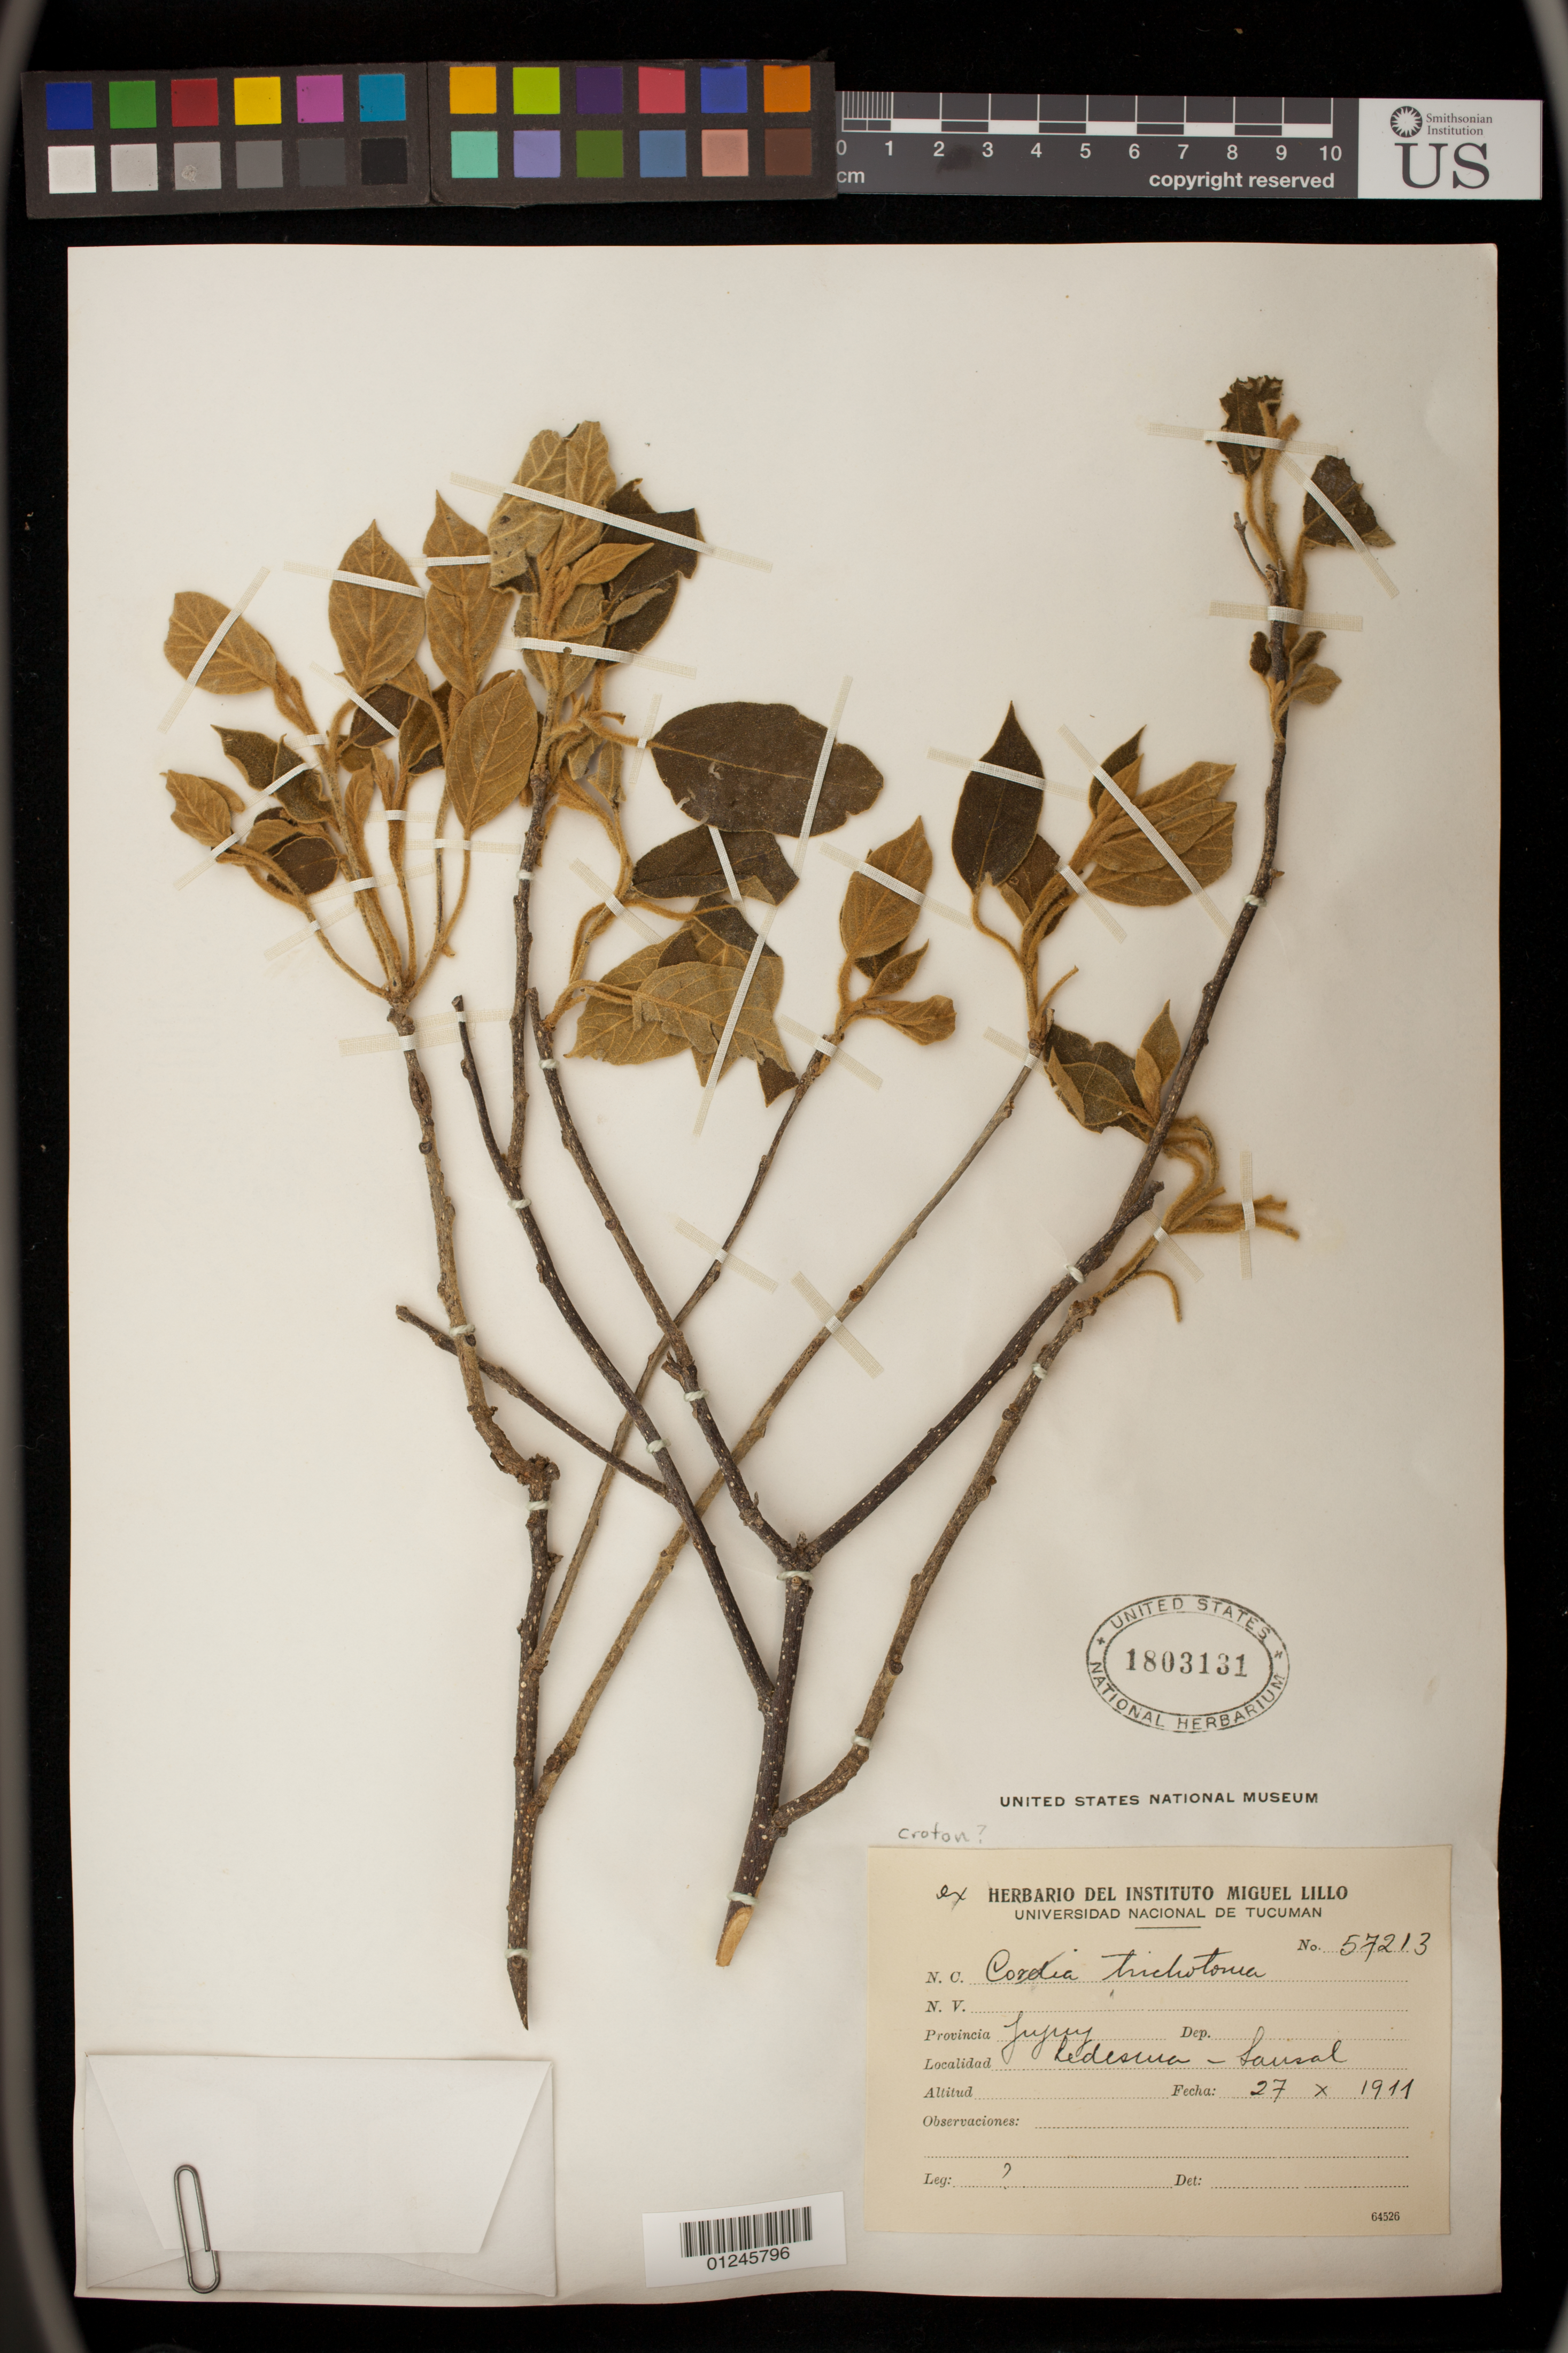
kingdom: Plantae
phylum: Tracheophyta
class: Magnoliopsida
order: Malpighiales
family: Euphorbiaceae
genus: Croton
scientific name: Croton sp.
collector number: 57213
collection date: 1911-10-27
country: Argentina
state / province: Jujuy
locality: Ledesma - Sausal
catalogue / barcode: US 1803131